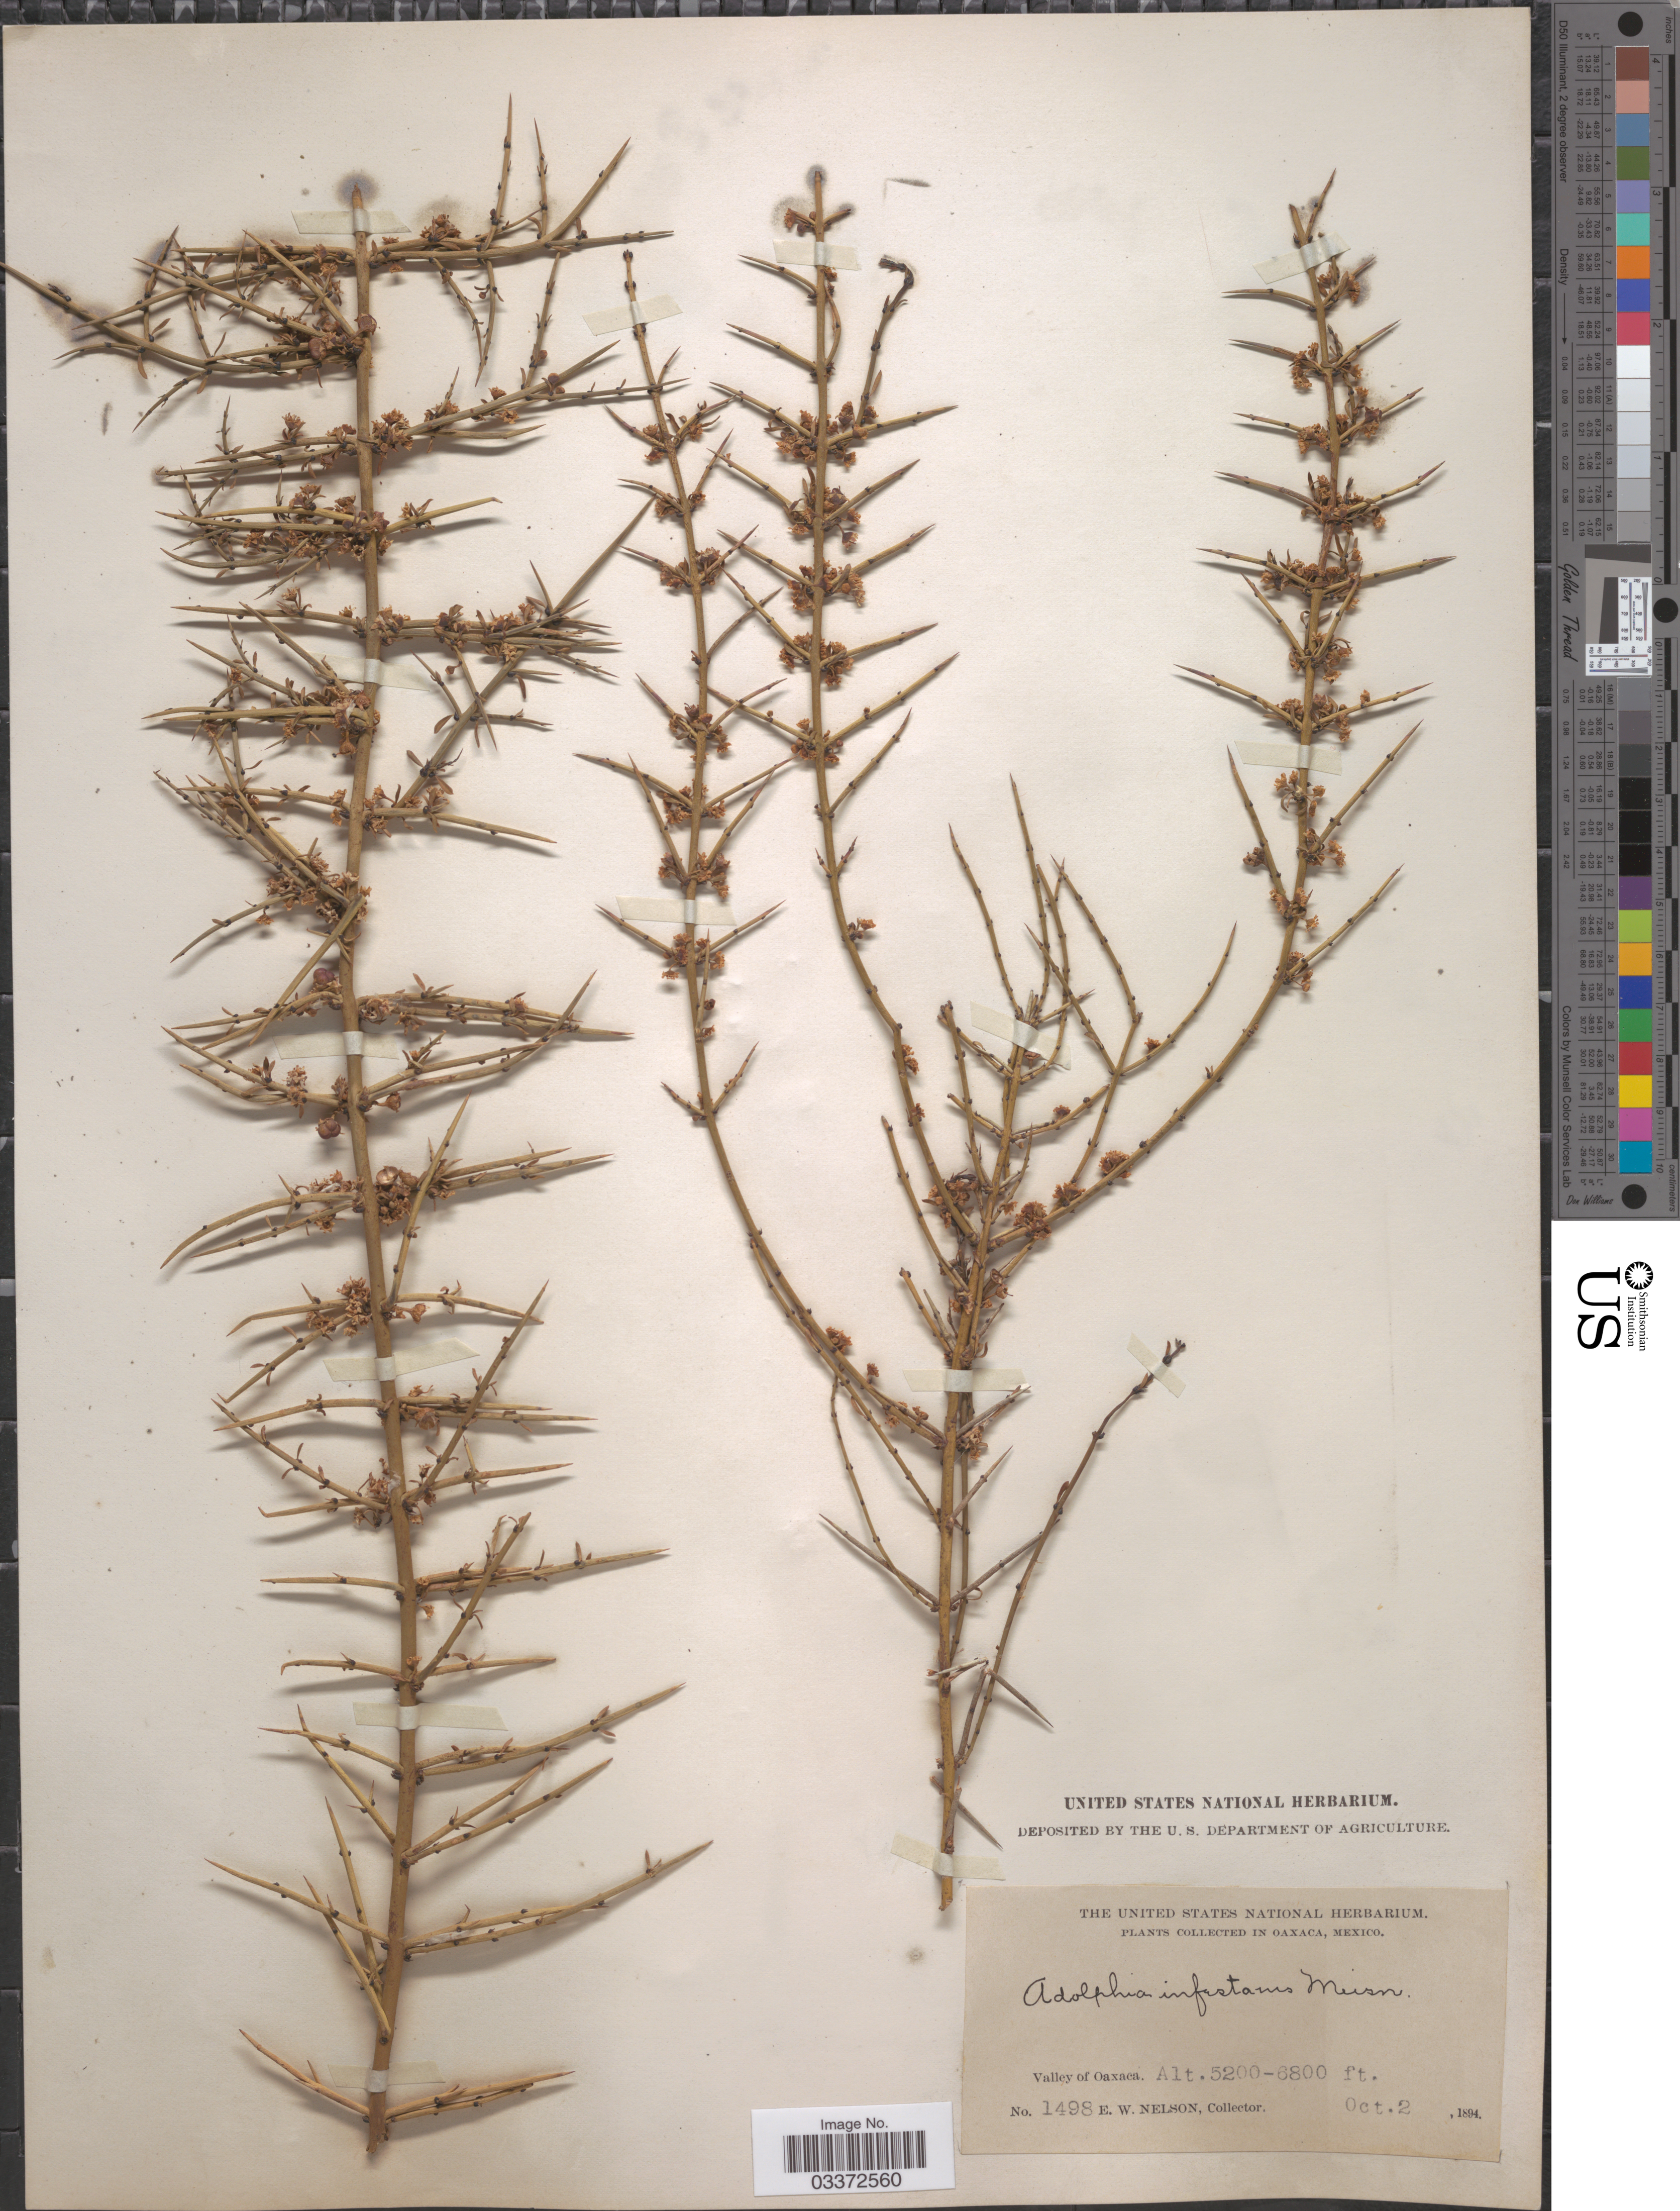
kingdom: Plantae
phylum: Tracheophyta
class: Magnoliopsida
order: Rosales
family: Rhamnaceae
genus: Adolphia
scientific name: Adolphia infesta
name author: (Kunth) Meisn.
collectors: E. W. Nelson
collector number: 1498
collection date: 1894-10-02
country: Mexico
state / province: Oaxaca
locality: Valley of Oaxaca.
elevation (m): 1585